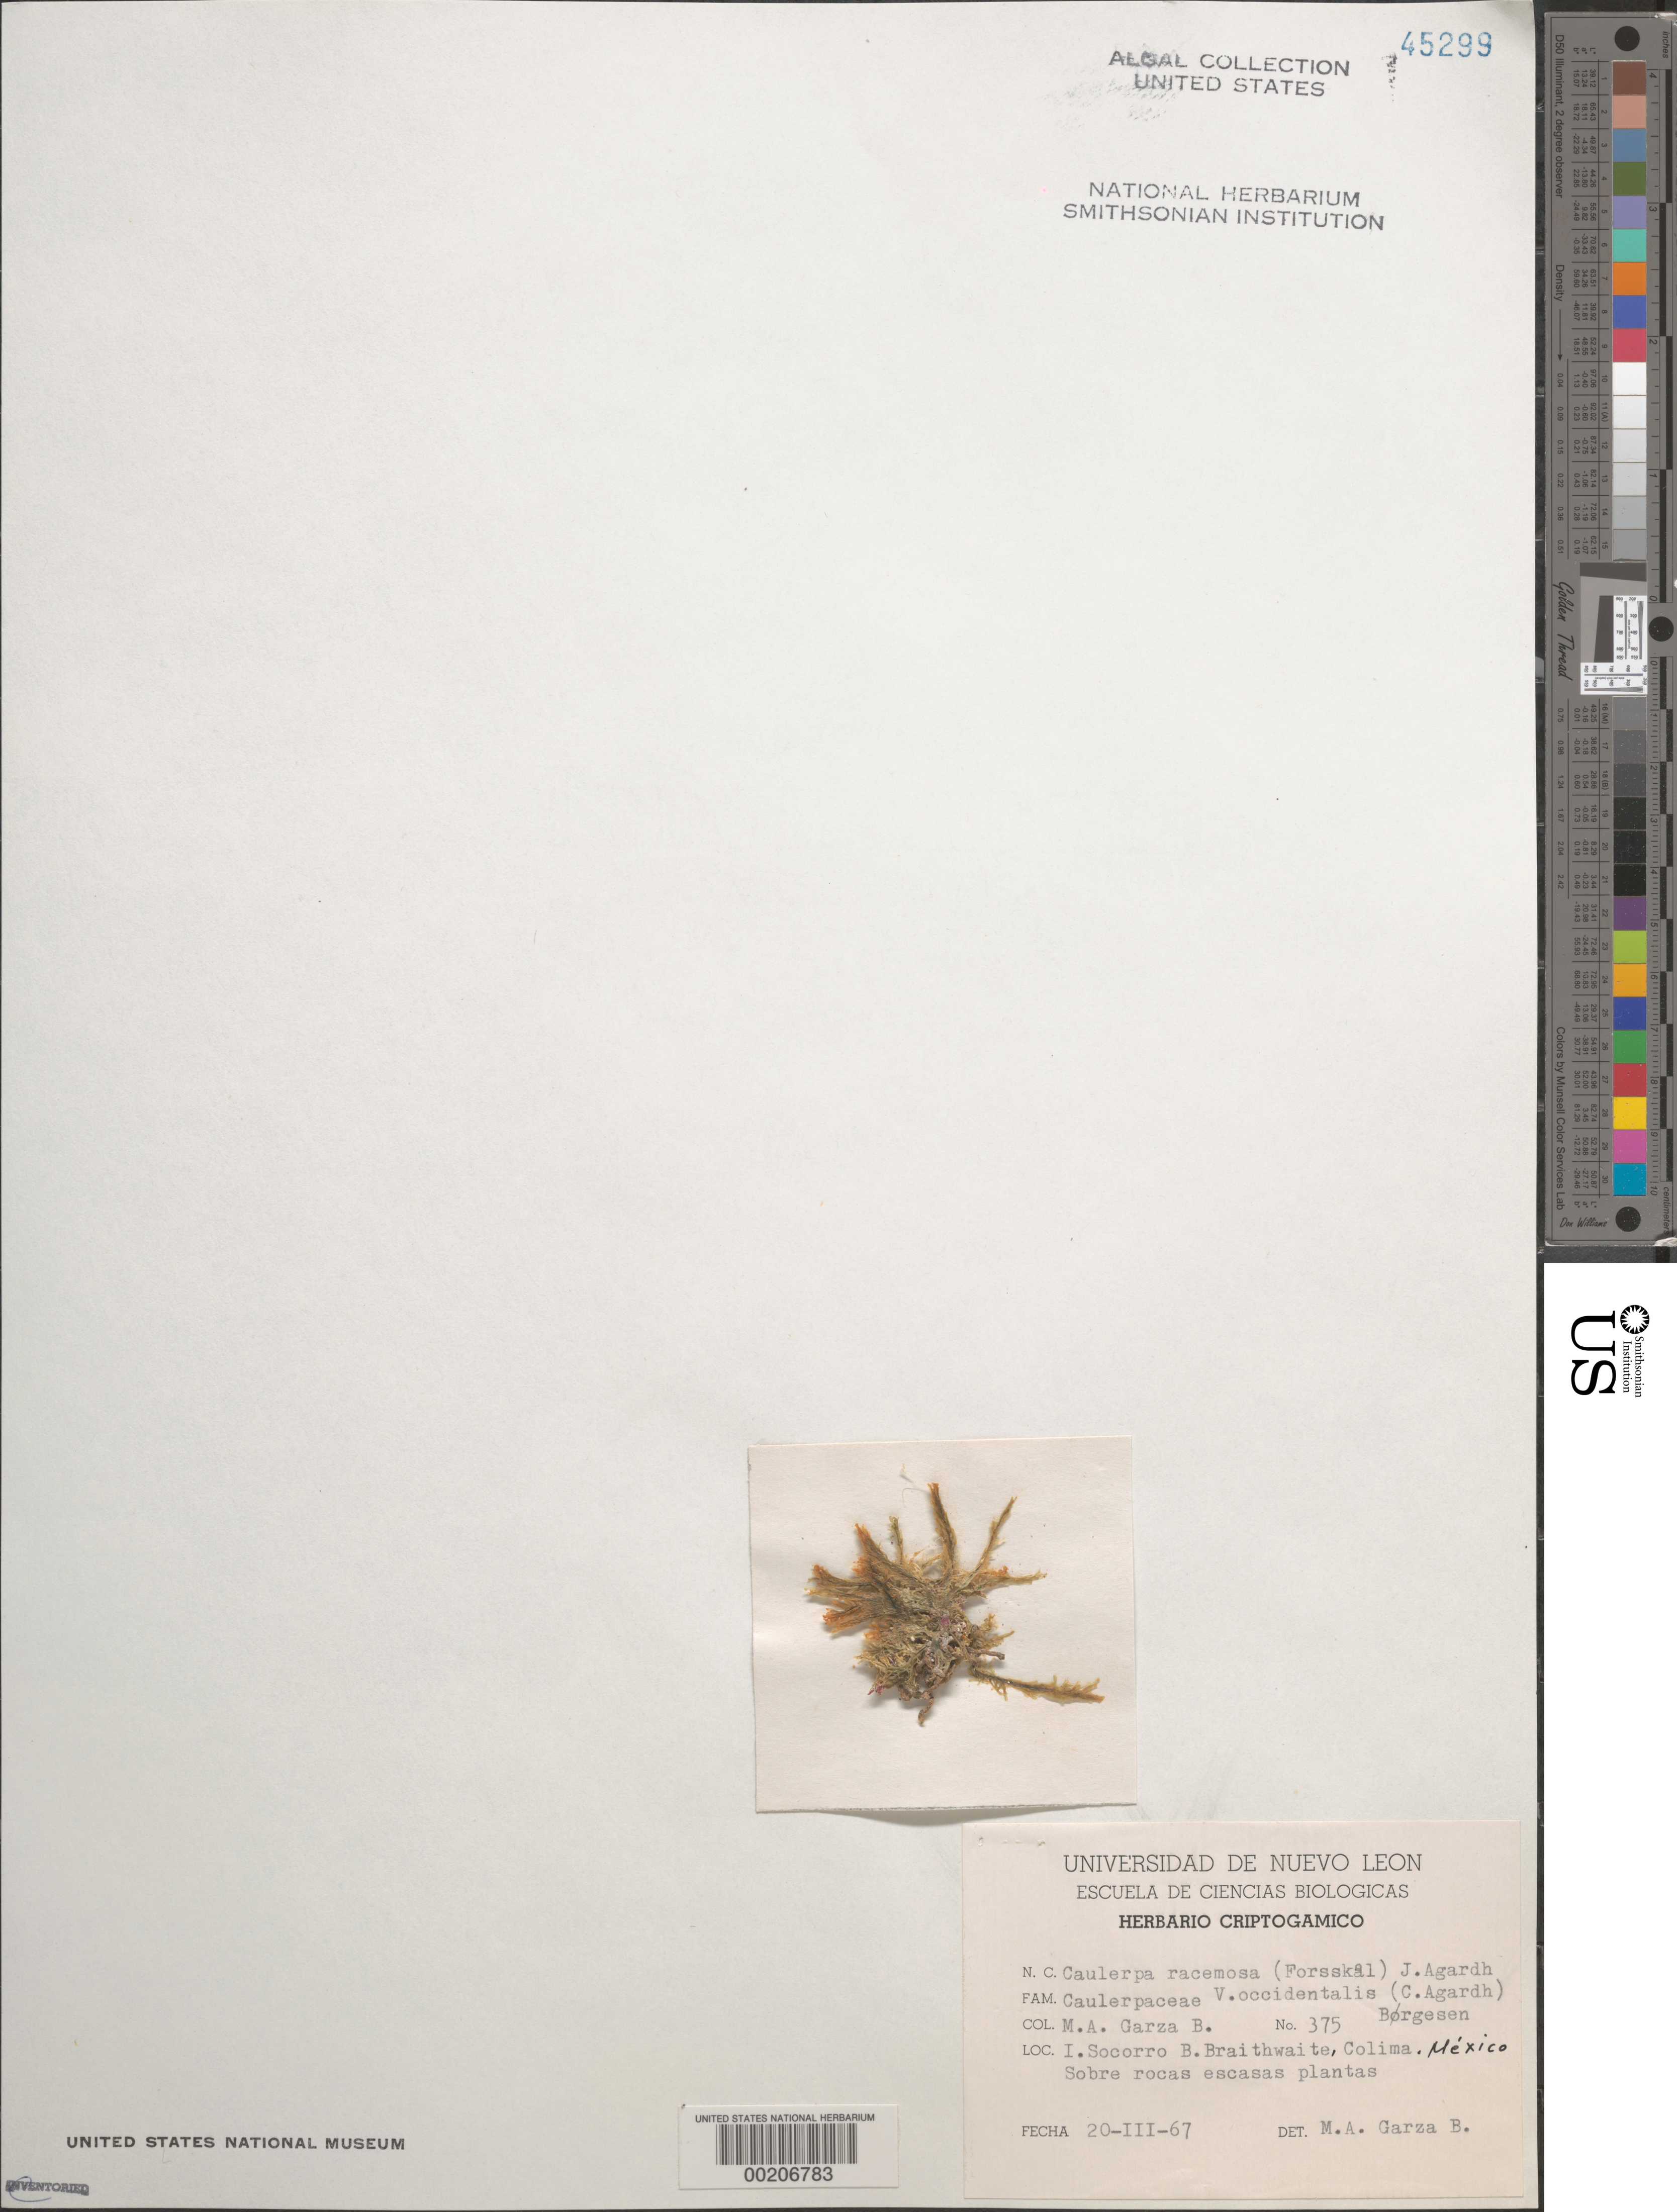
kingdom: Plantae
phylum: Chlorophyta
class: Ulvophyceae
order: Bryopsidales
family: Caulerpaceae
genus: Caulerpa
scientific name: Caulerpa racemosa var. occidentalis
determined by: Garza Barrientos, M. A.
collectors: M. Garza Barrientos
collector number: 375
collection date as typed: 20 Mar 1967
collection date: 1967-03-20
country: Mexico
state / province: Colima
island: Isla Socorro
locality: Bahia Braithwaite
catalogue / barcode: US 45299